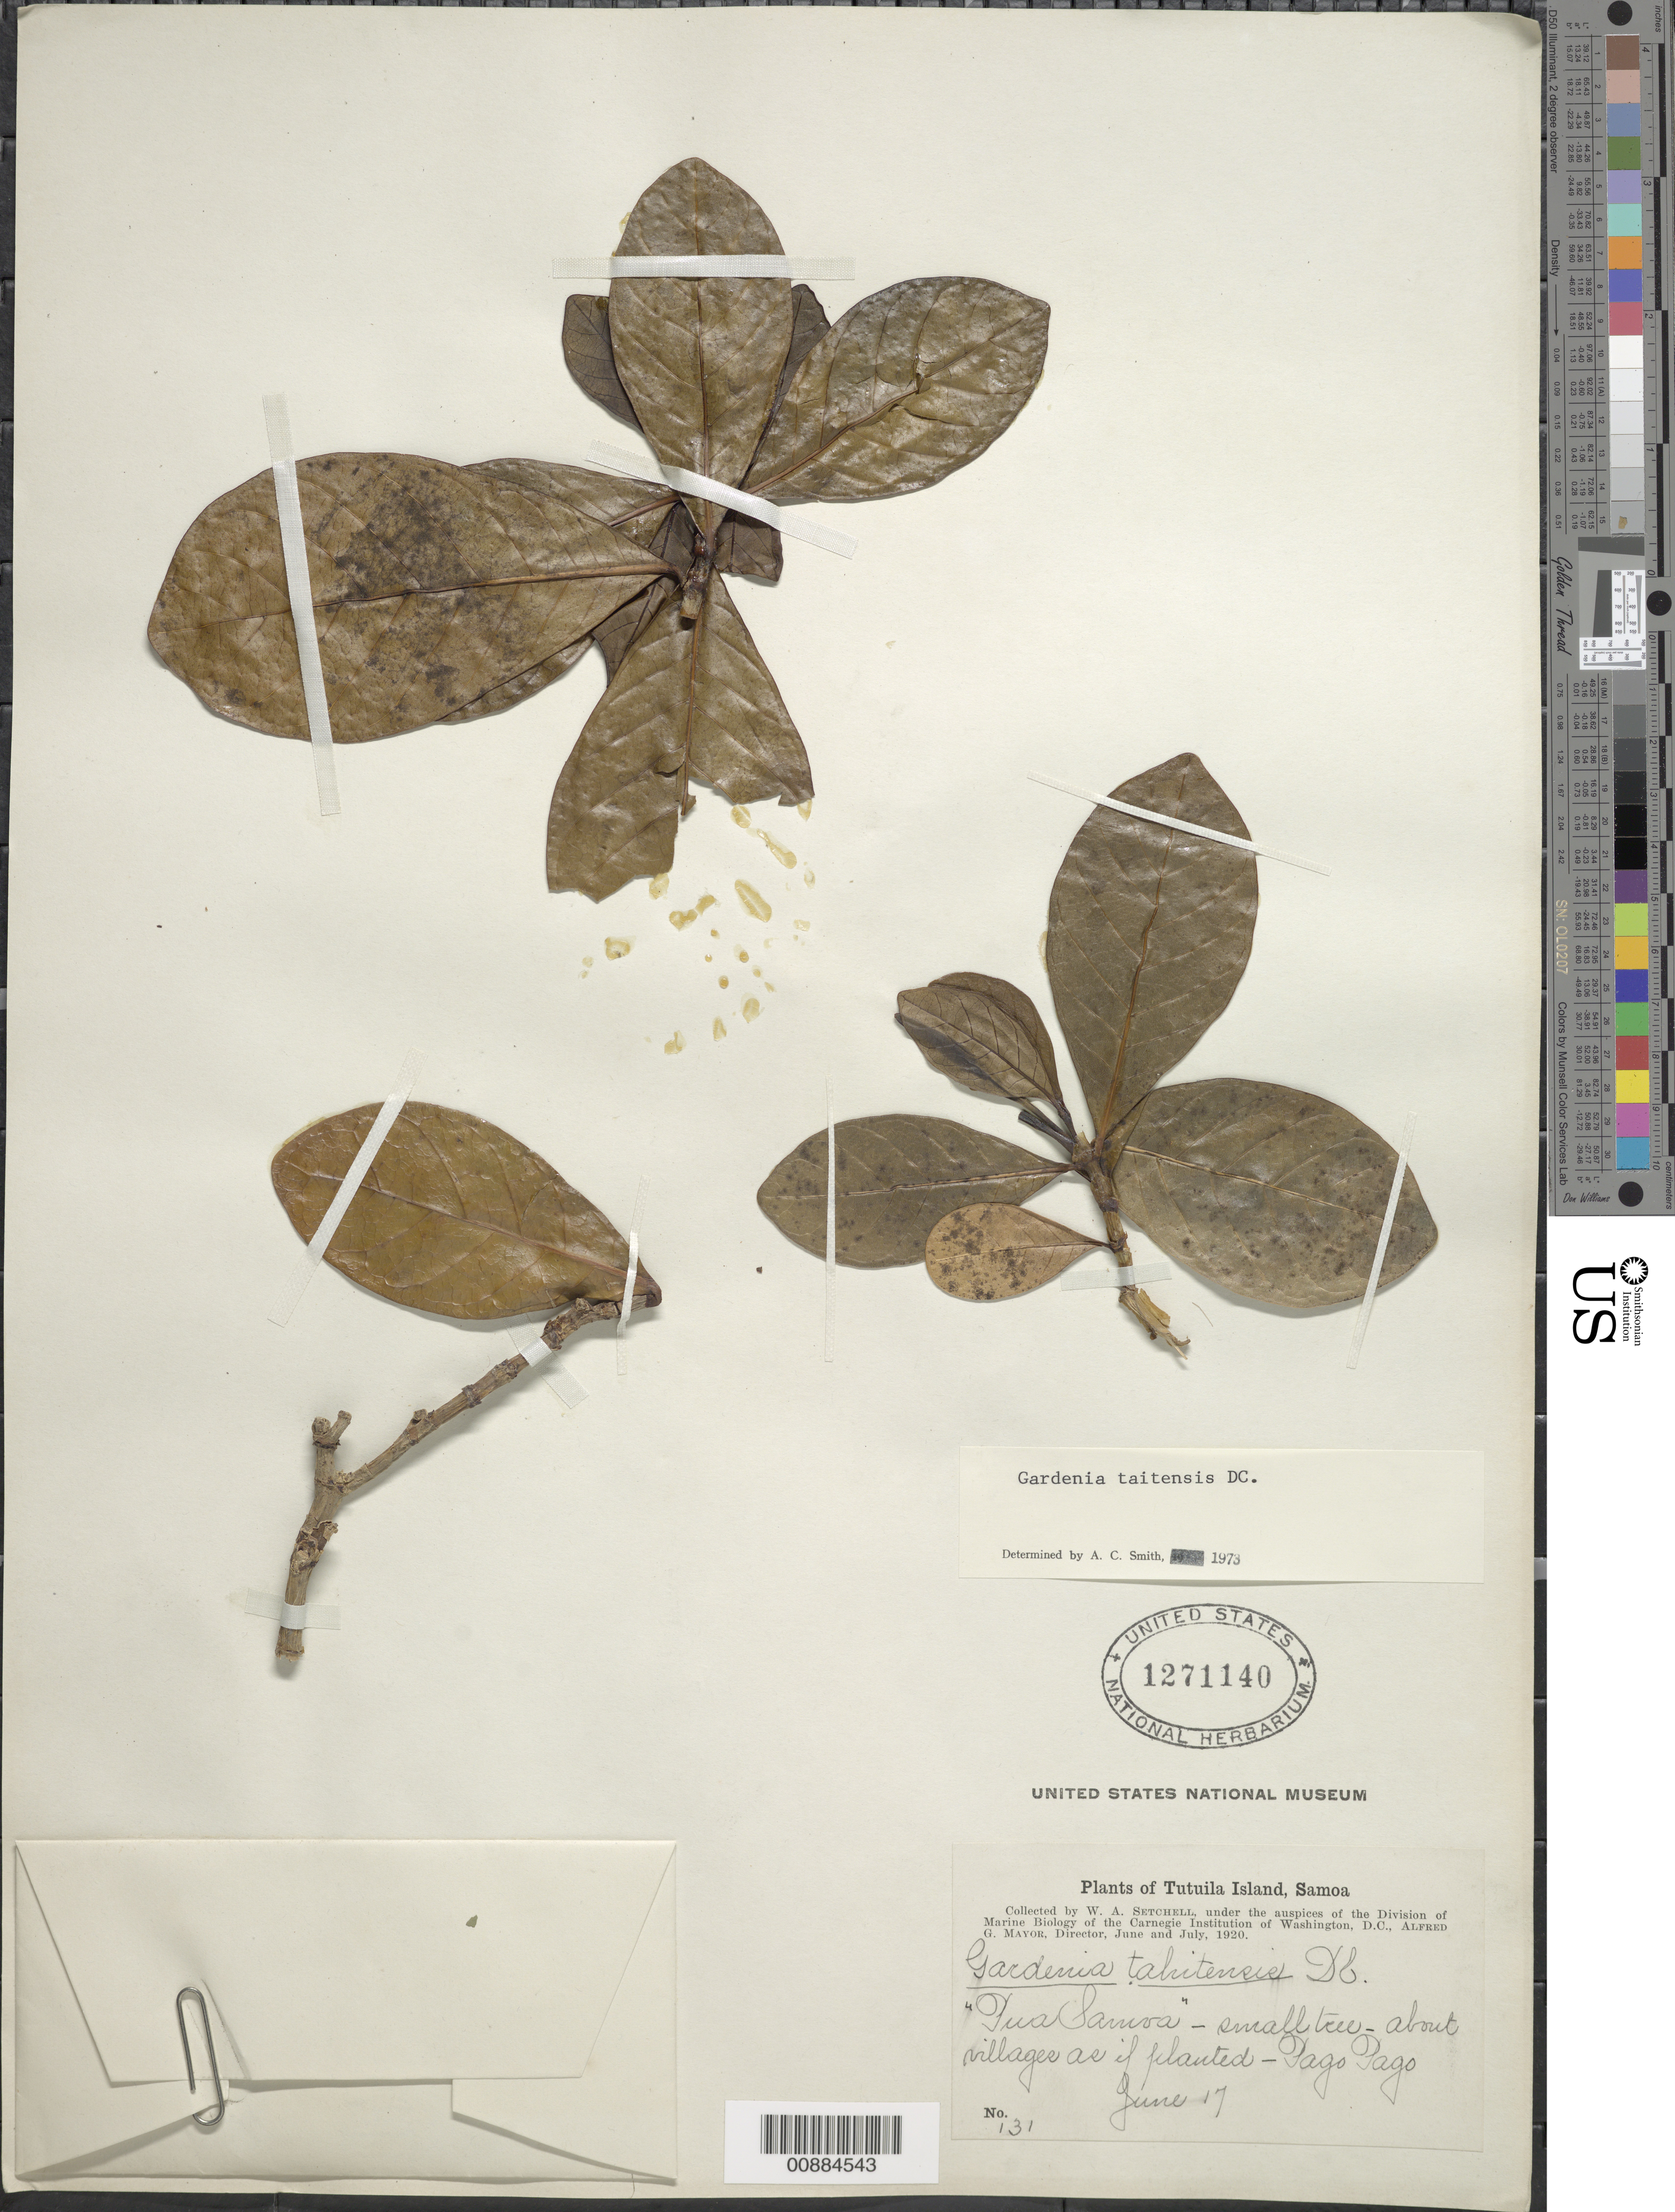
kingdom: Plantae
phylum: Tracheophyta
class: Magnoliopsida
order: Gentianales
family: Rubiaceae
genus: Gardenia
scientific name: Gardenia taitensis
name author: DC.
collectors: W. Setchell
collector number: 131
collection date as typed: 17 Jun 1920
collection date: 1920-06-17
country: American Samoa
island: Tutua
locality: Pago Pago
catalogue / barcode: US 1271140